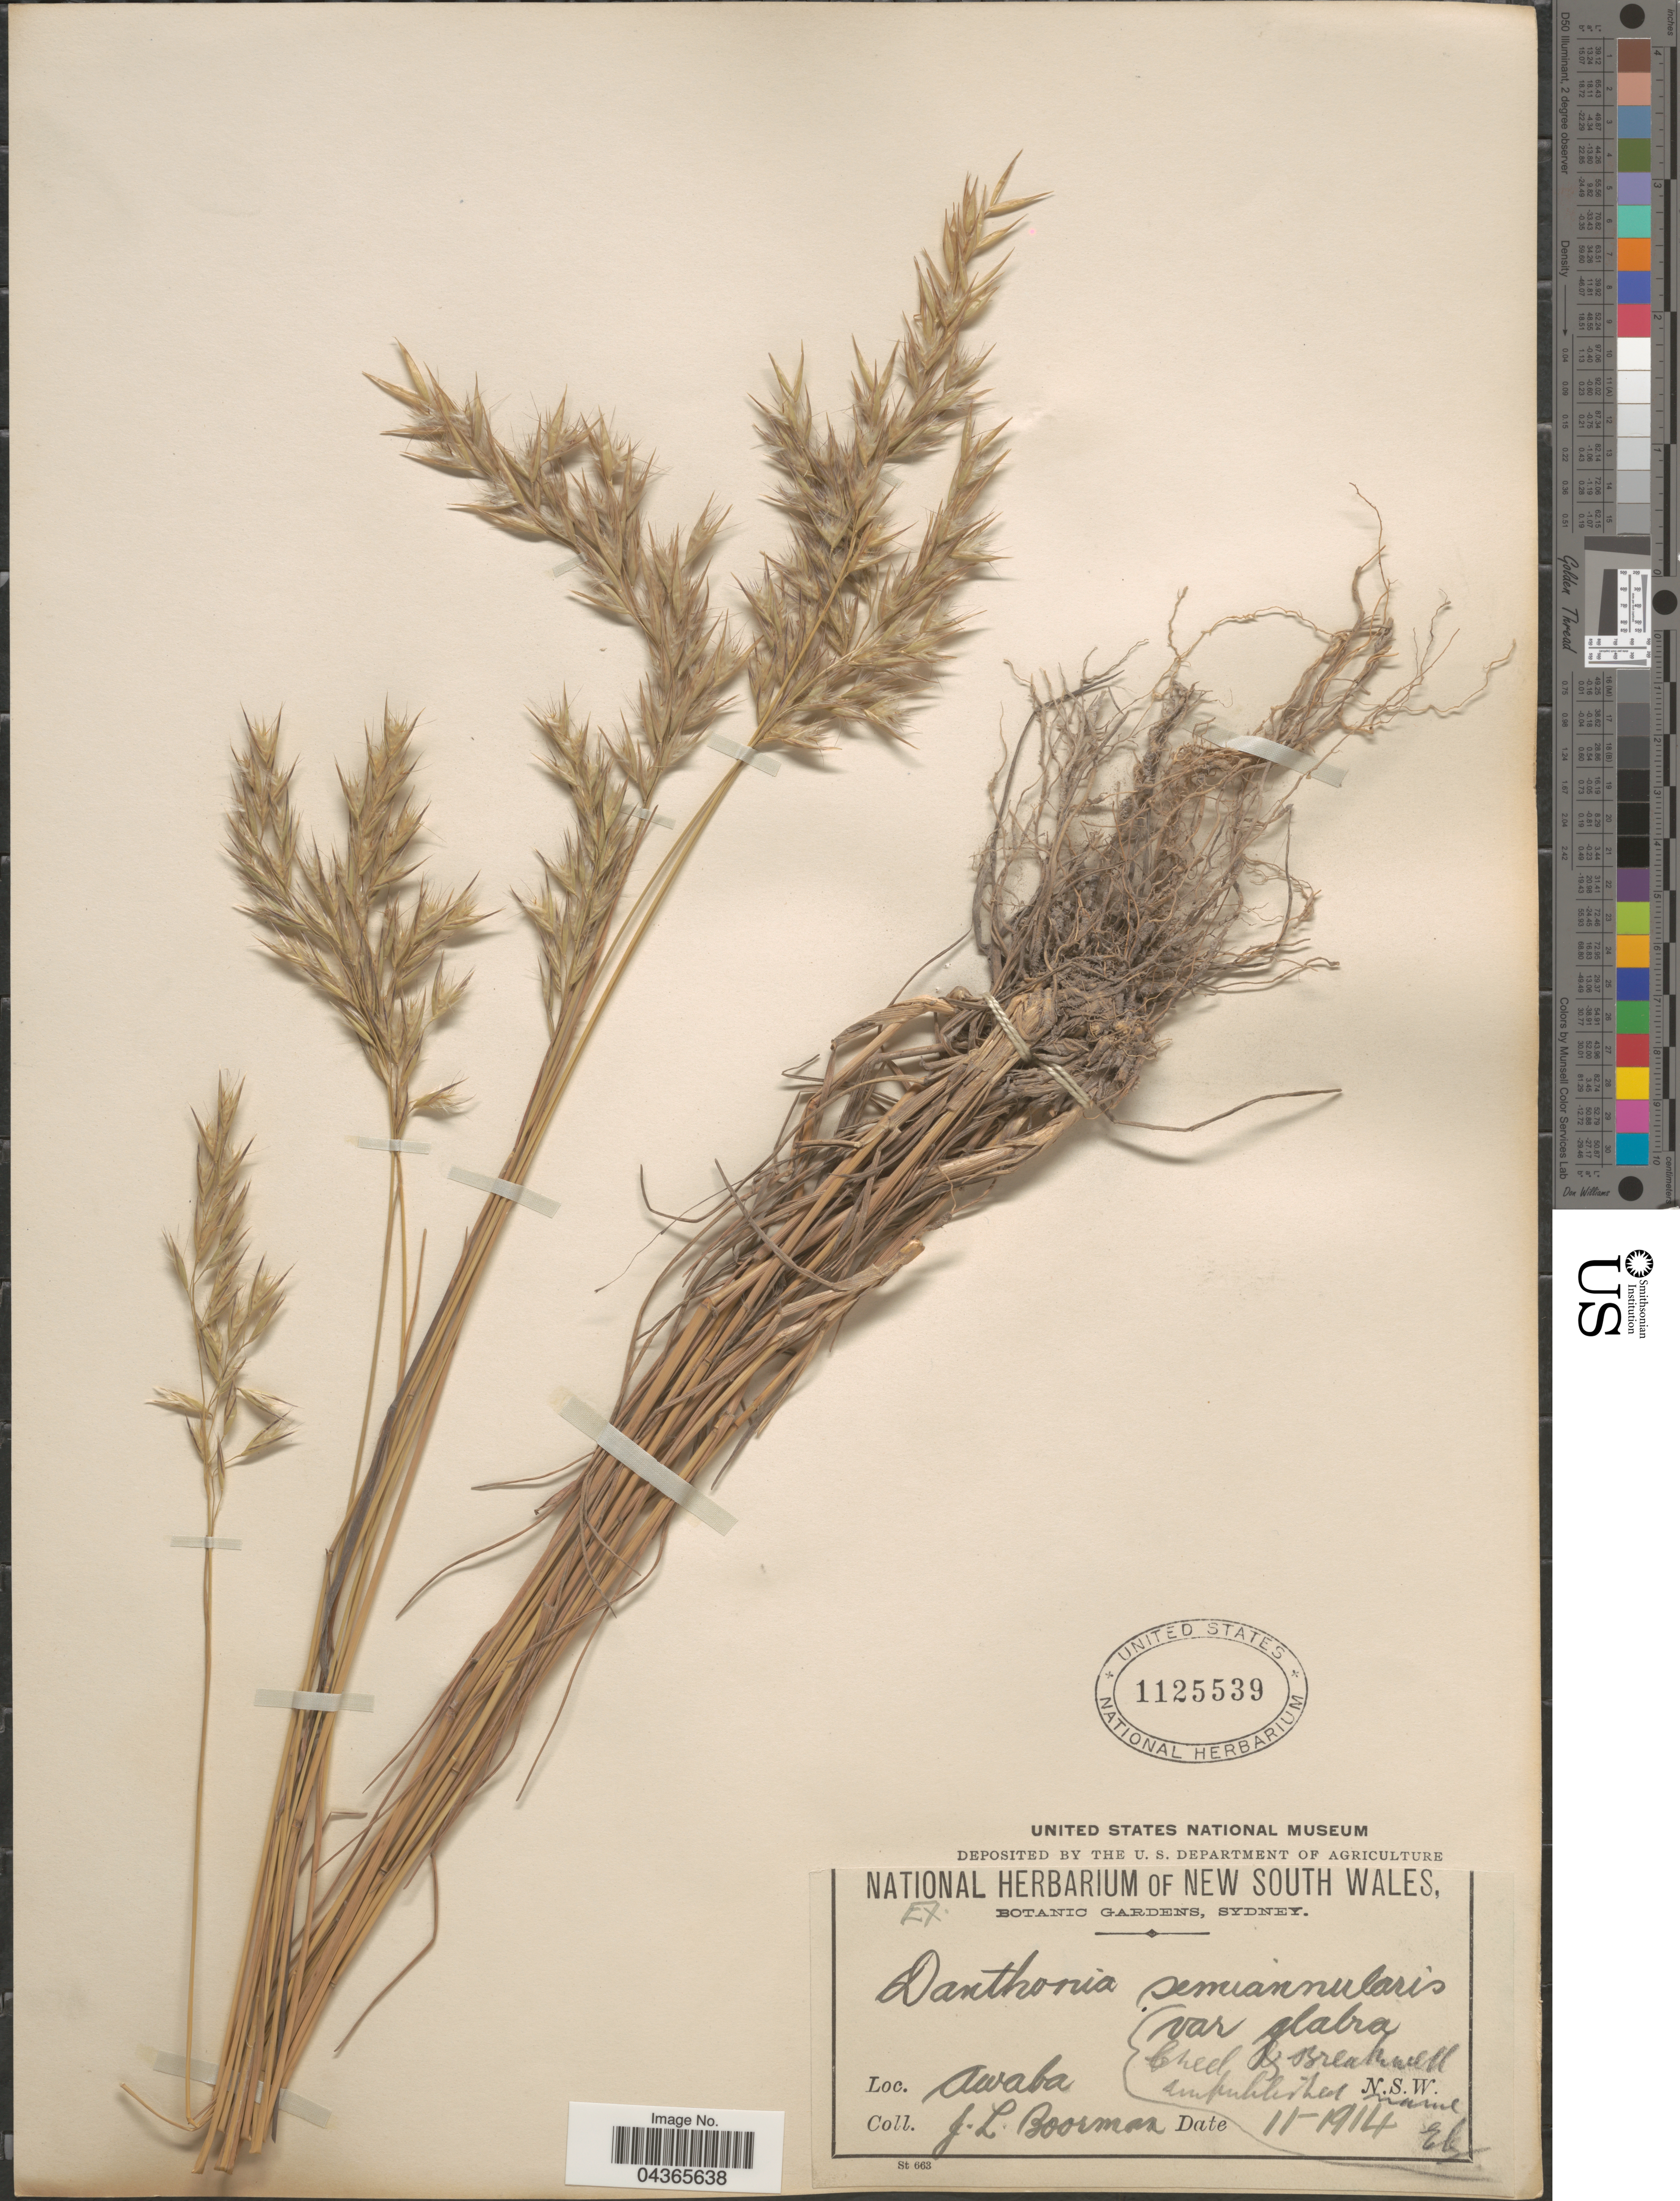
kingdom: Plantae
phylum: Tracheophyta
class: Liliopsida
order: Poales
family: Poaceae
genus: Rytidosperma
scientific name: Rytidosperma semiannulare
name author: (Labill.) Connor & Edgar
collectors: J. Boorman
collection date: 1914-11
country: Australia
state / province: New South Wales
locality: Awaba.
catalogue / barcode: US 1125539